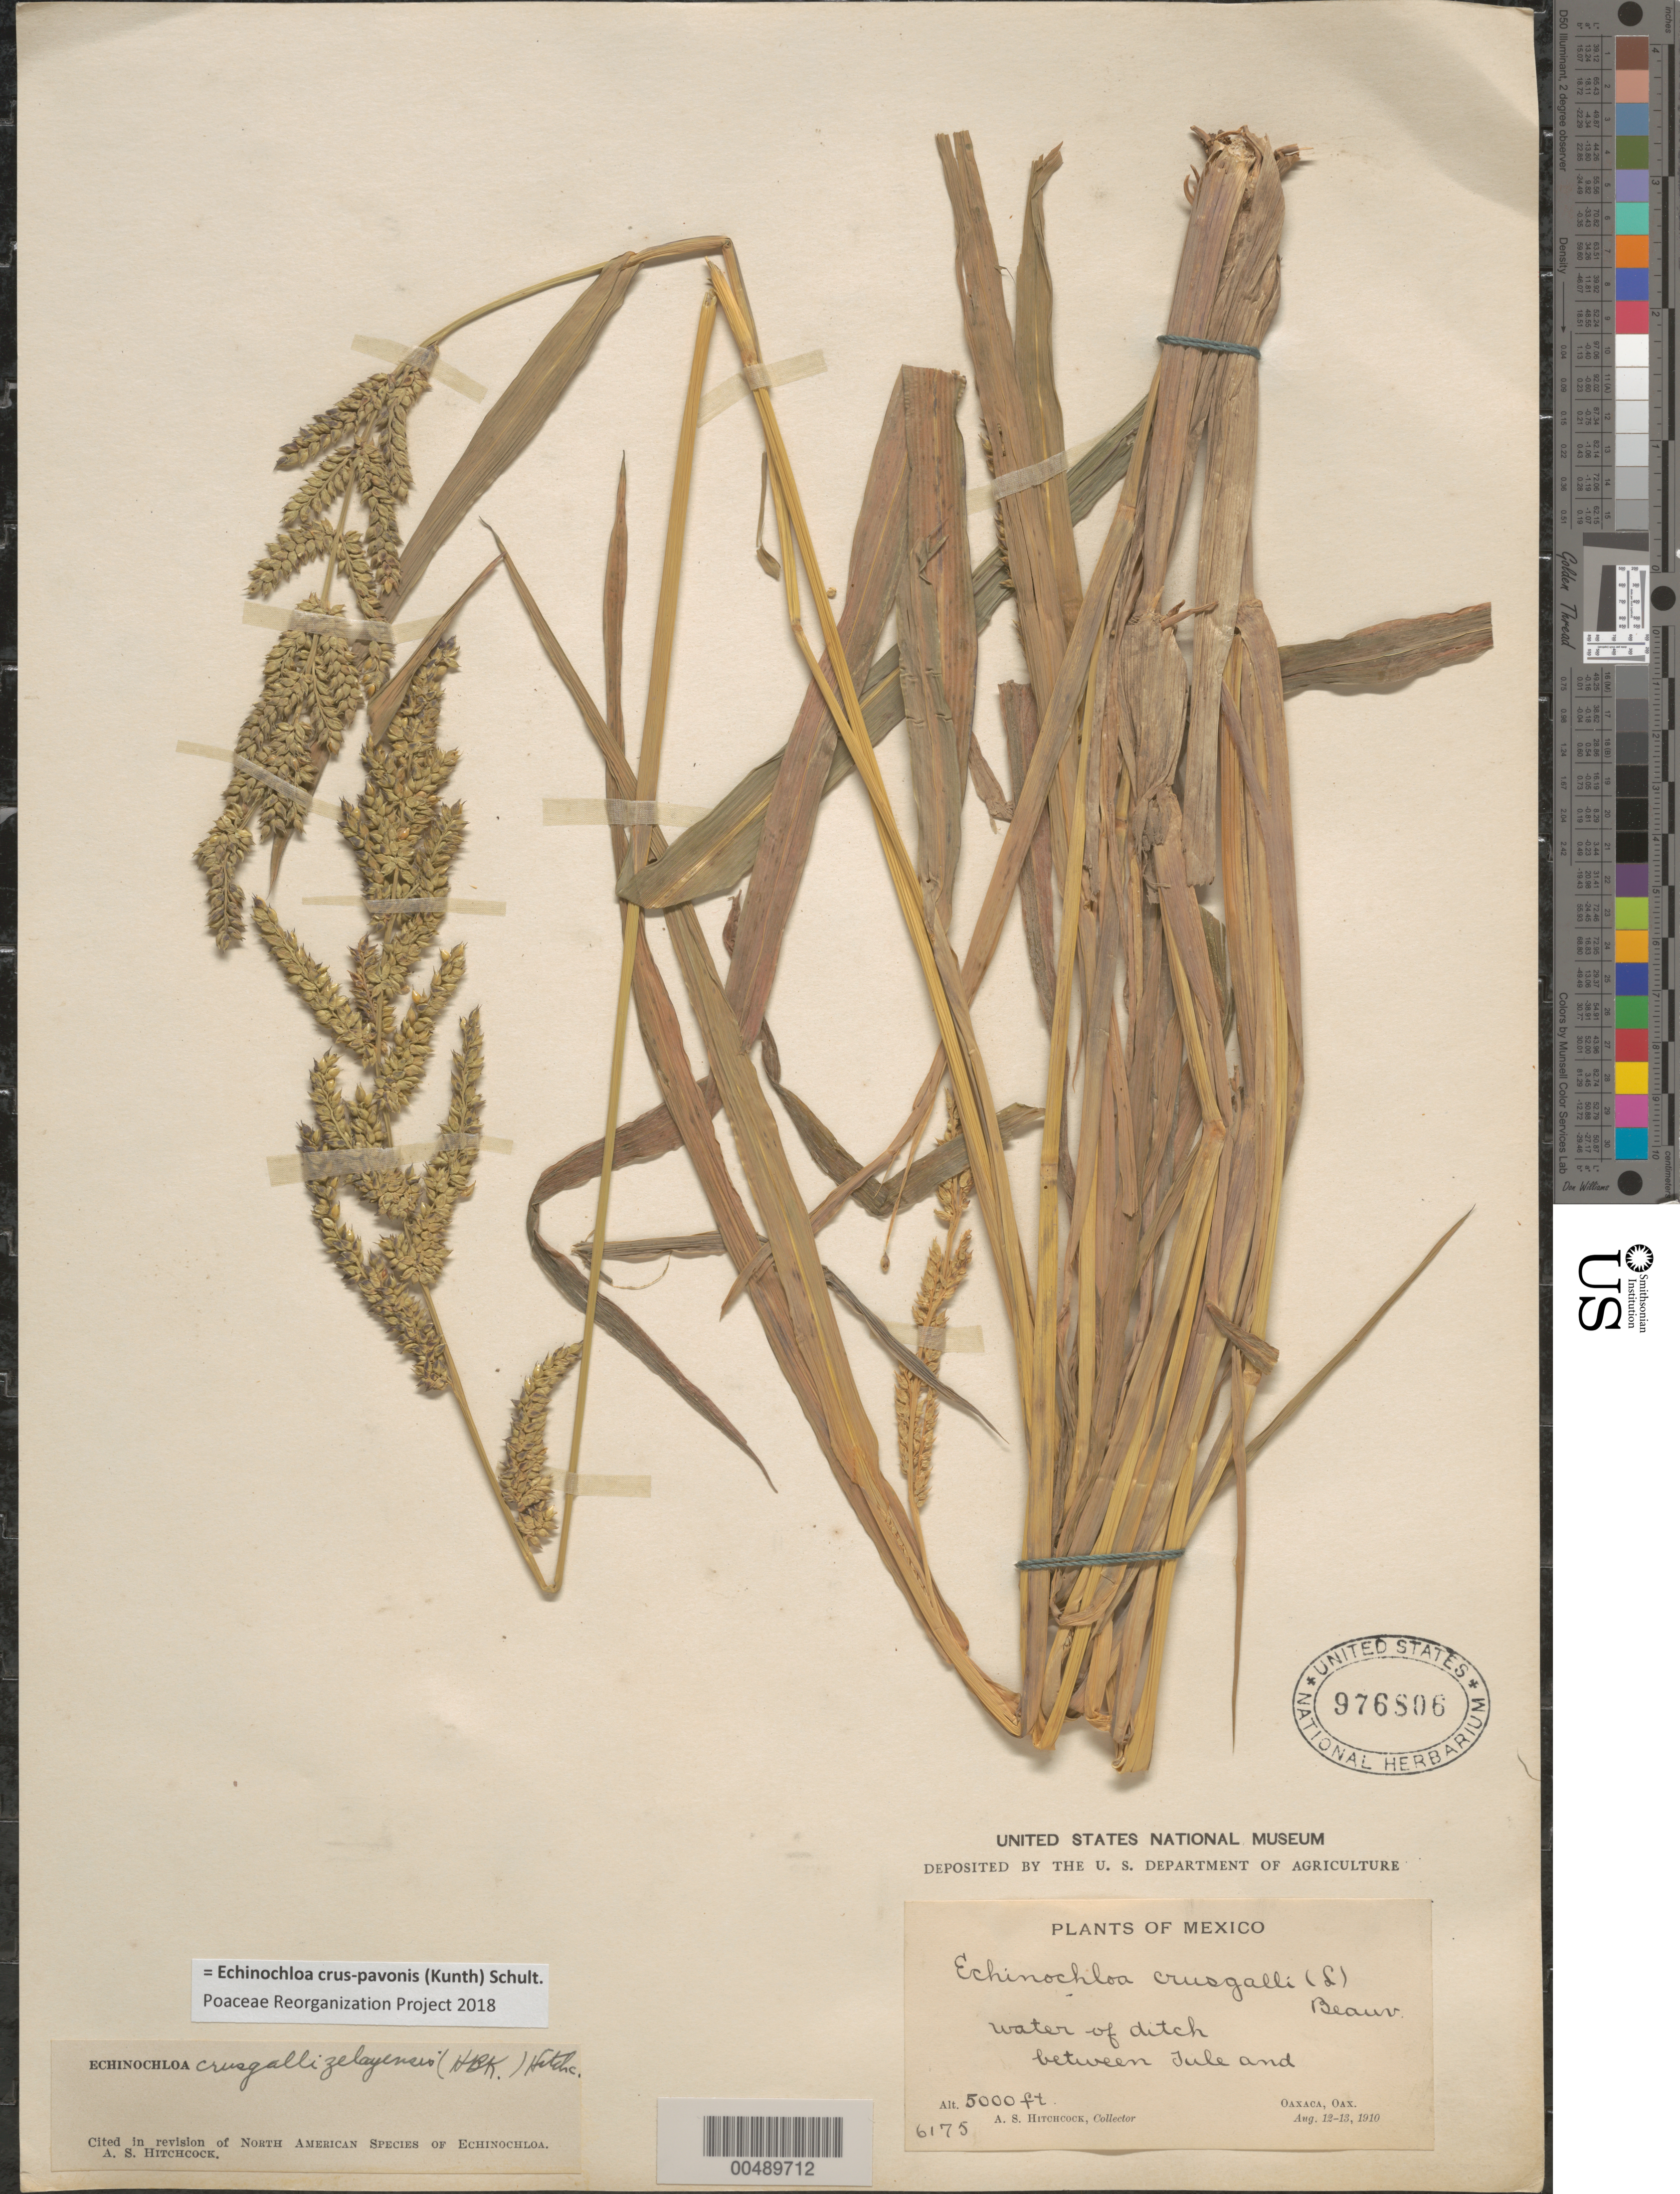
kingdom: Plantae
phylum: Tracheophyta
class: Liliopsida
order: Poales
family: Poaceae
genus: Echinochloa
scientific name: Echinochloa crus-pavonis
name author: (Kunth) Schult.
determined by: Poaceae Reorganization Project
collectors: A. S. Hitchcock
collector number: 6175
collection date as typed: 12 Aug 1910 to 13 Aug 1910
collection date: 1910-08-12/1910-08-13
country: Mexico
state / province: Oaxaca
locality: Between Tule and Oaxaca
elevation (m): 1524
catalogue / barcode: US 976806